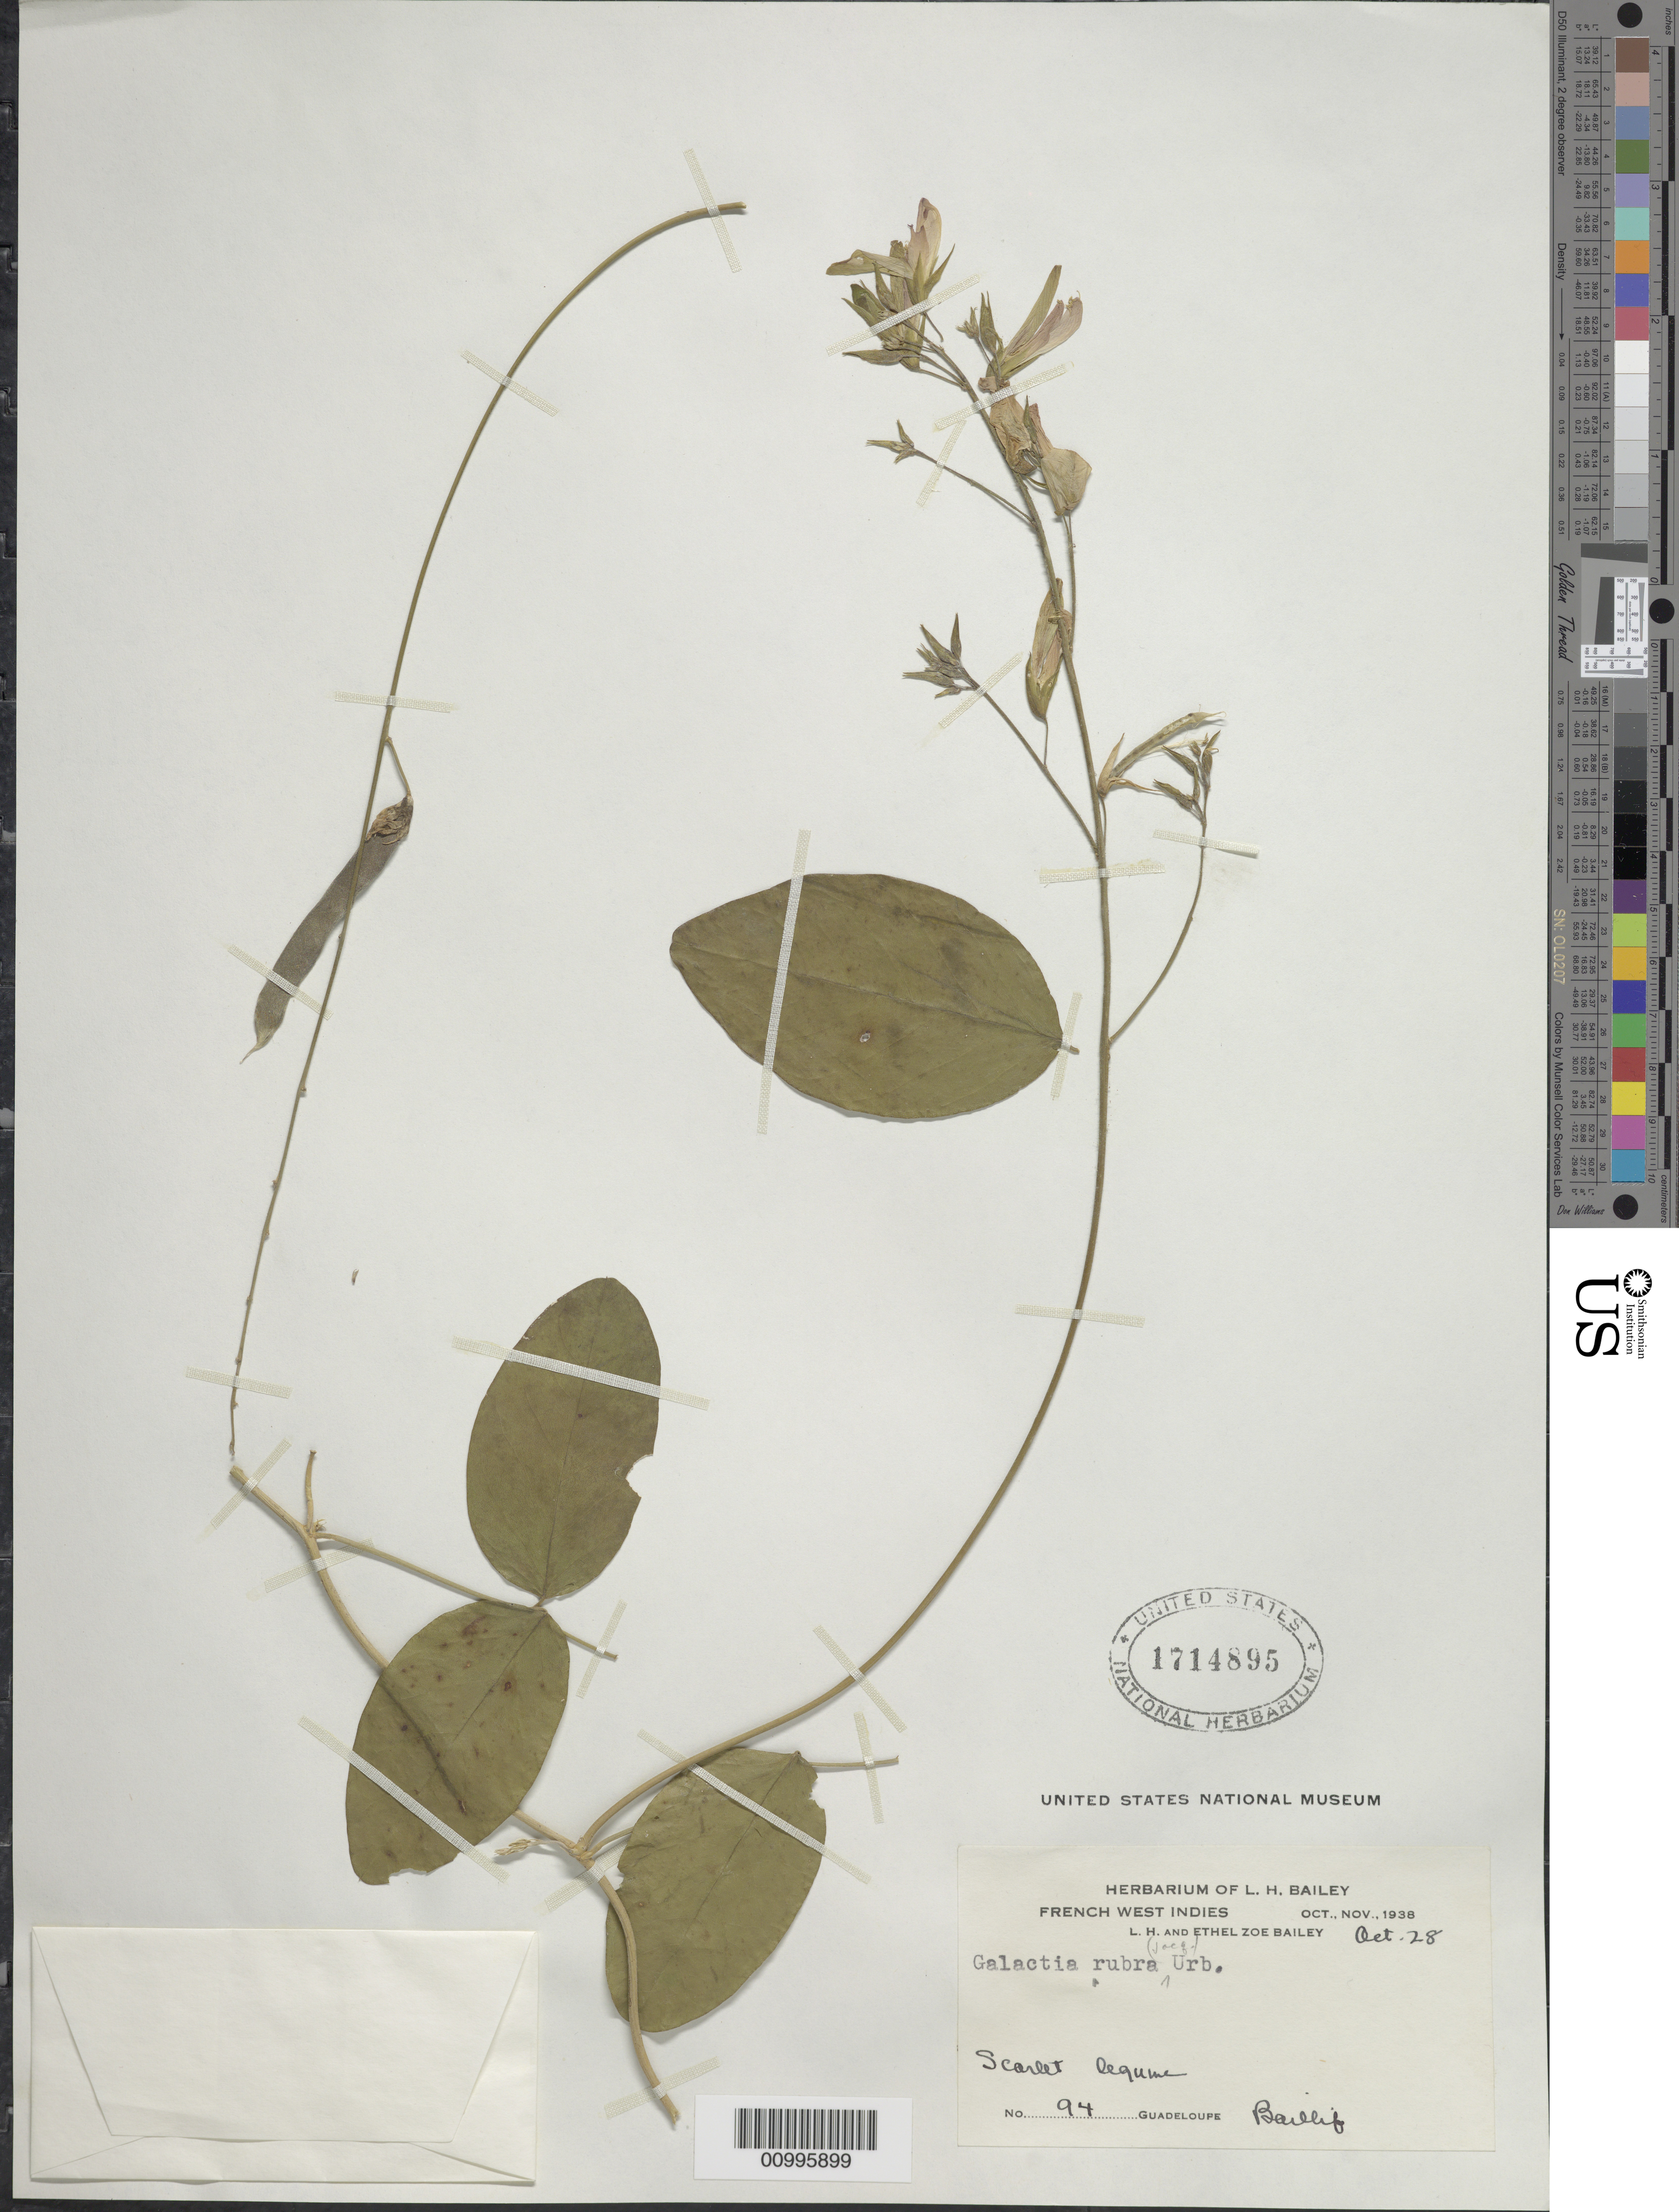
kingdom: Plantae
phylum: Tracheophyta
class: Magnoliopsida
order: Fabales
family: Fabaceae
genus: Galactia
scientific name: Galactia rubra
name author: (Jacq.) Urb.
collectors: L. H. Bailey & E. Z. Bailey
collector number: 94 Guadeloupe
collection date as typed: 28 Oct 1938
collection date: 1938-10-28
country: Guadeloupe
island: Basse Terre [Guadeloupe]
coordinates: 0 N, 0 E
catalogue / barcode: US 1714895